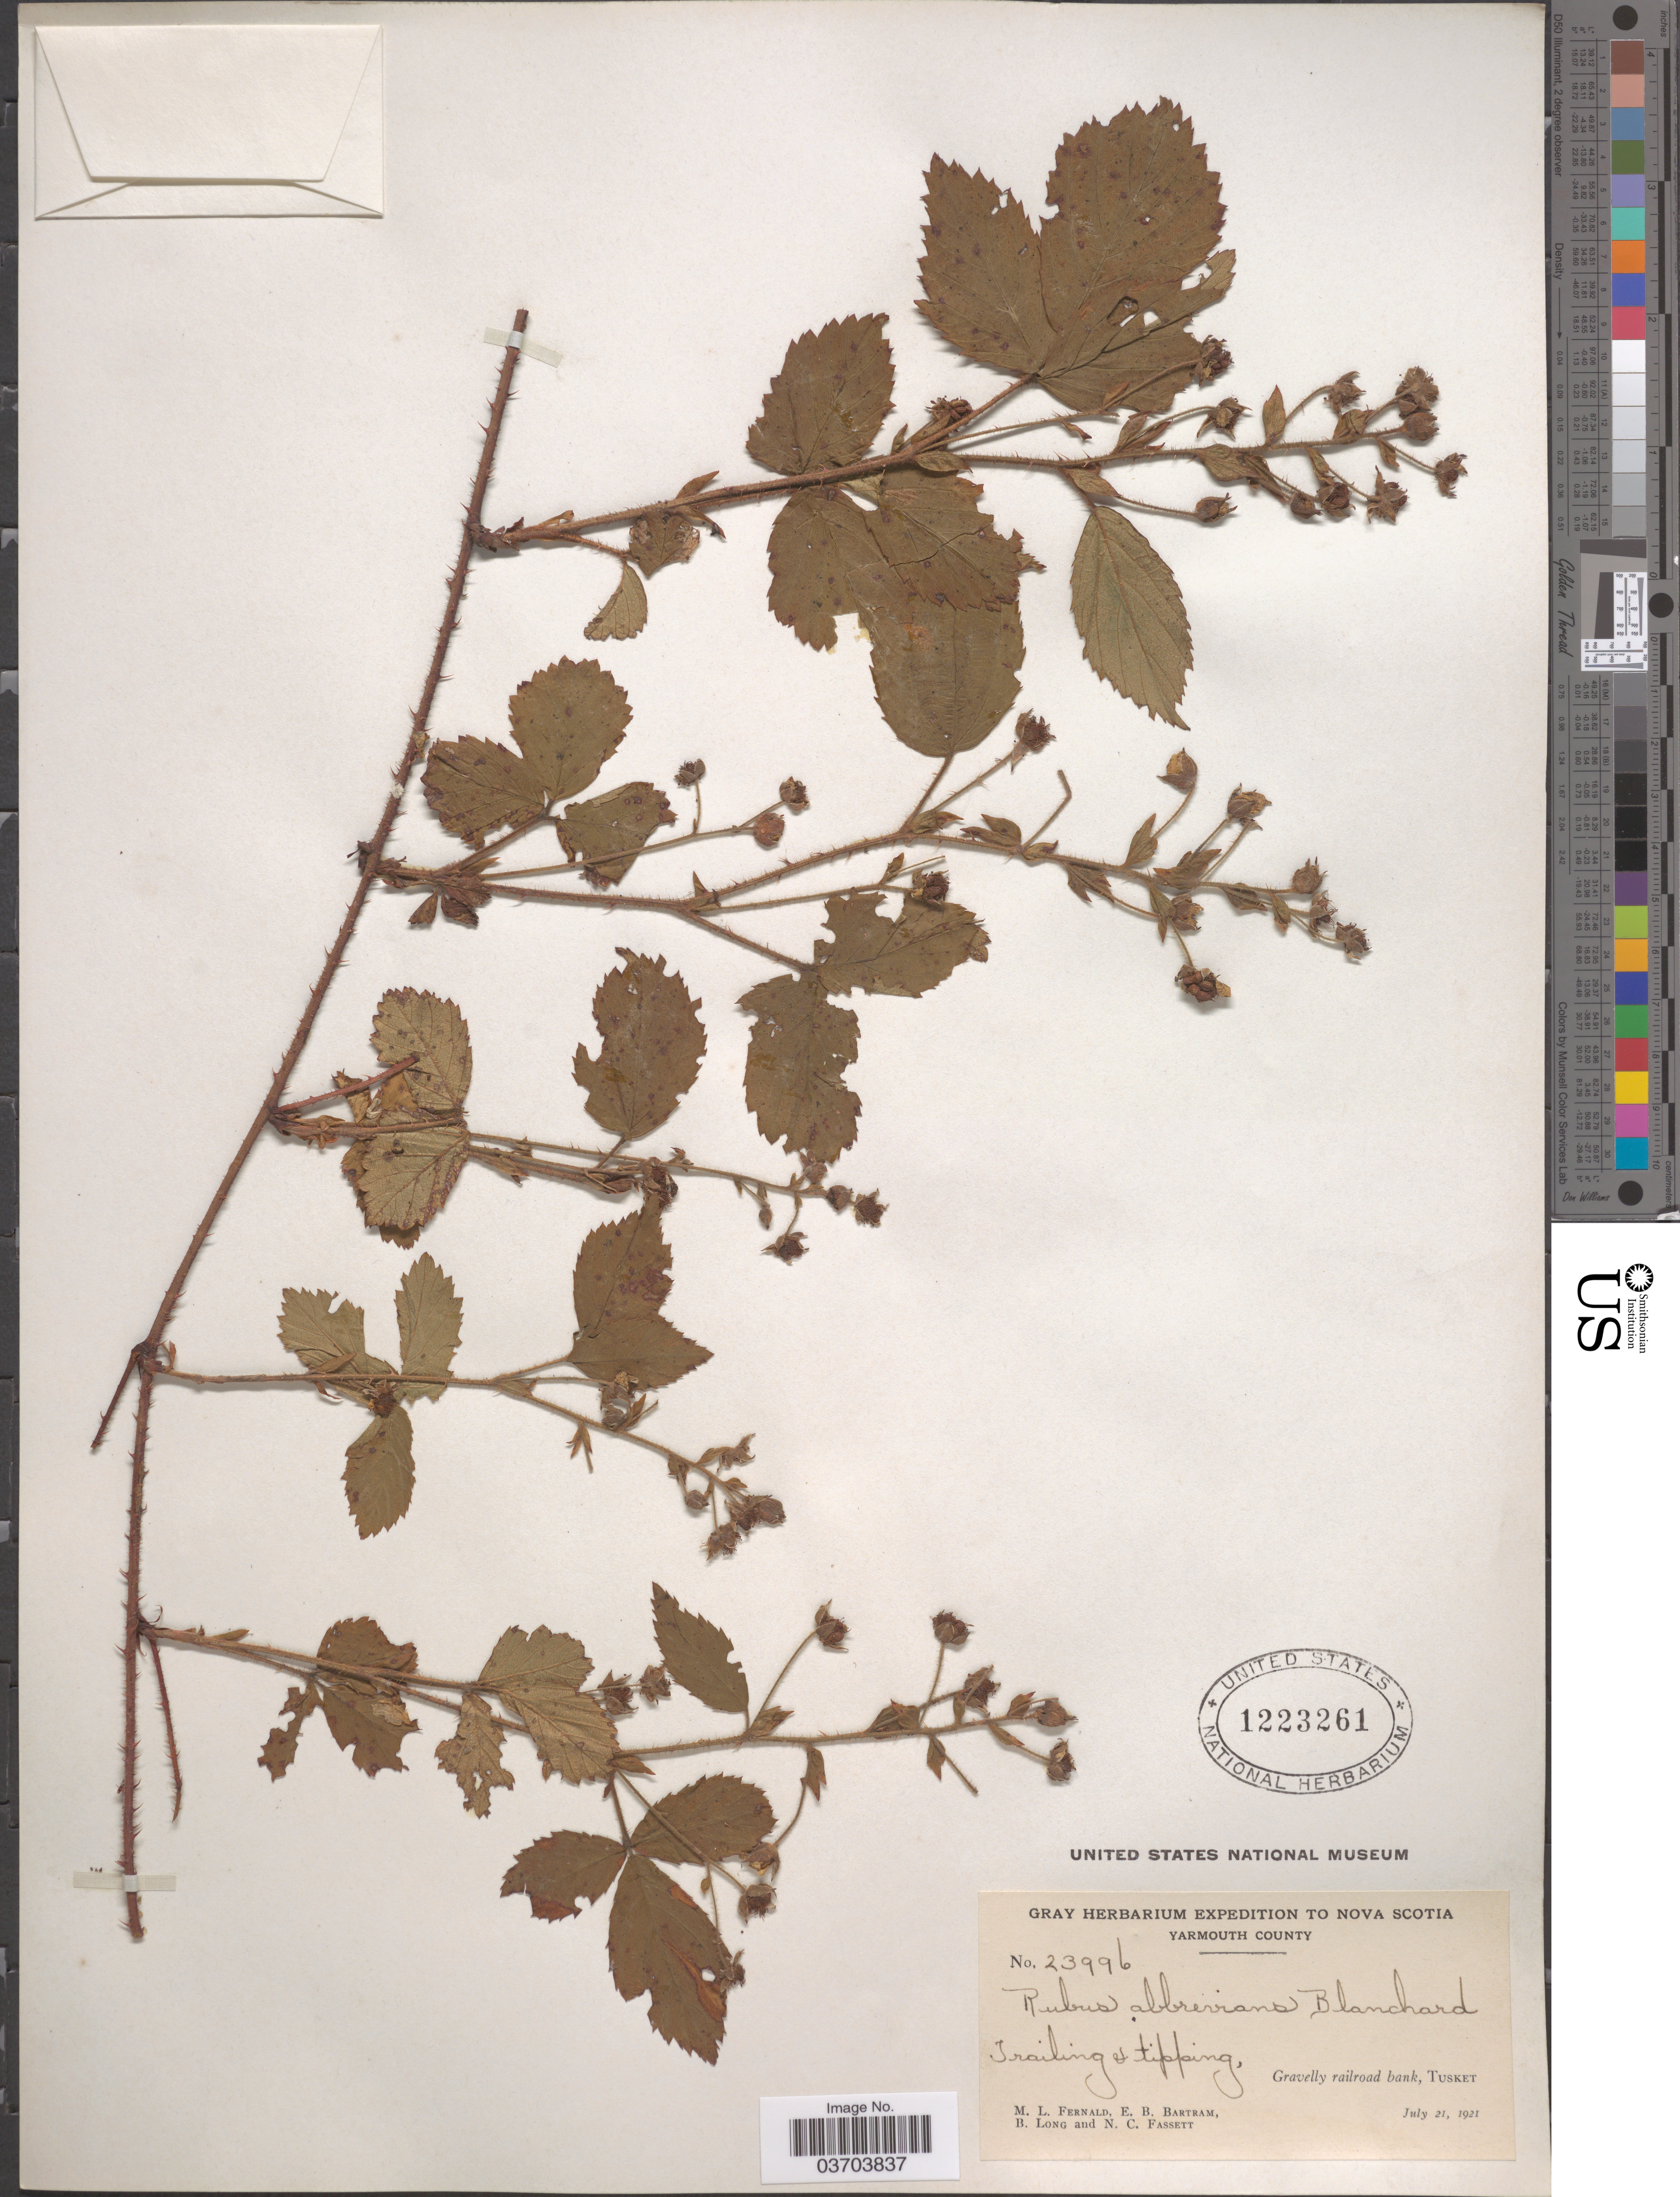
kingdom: Plantae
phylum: Tracheophyta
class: Magnoliopsida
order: Rosales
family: Rosaceae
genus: Rubus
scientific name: Rubus abbrevians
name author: Blanch.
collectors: M. L. Fernald, E. B. Bartram, B. Long & N. C. Fassett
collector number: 23996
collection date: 1921-07-21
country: Canada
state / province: Nova Scotia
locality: Yarmouth County. Trailing & tipping, Gravelly railroad bank, Tusket.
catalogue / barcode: US 1223261